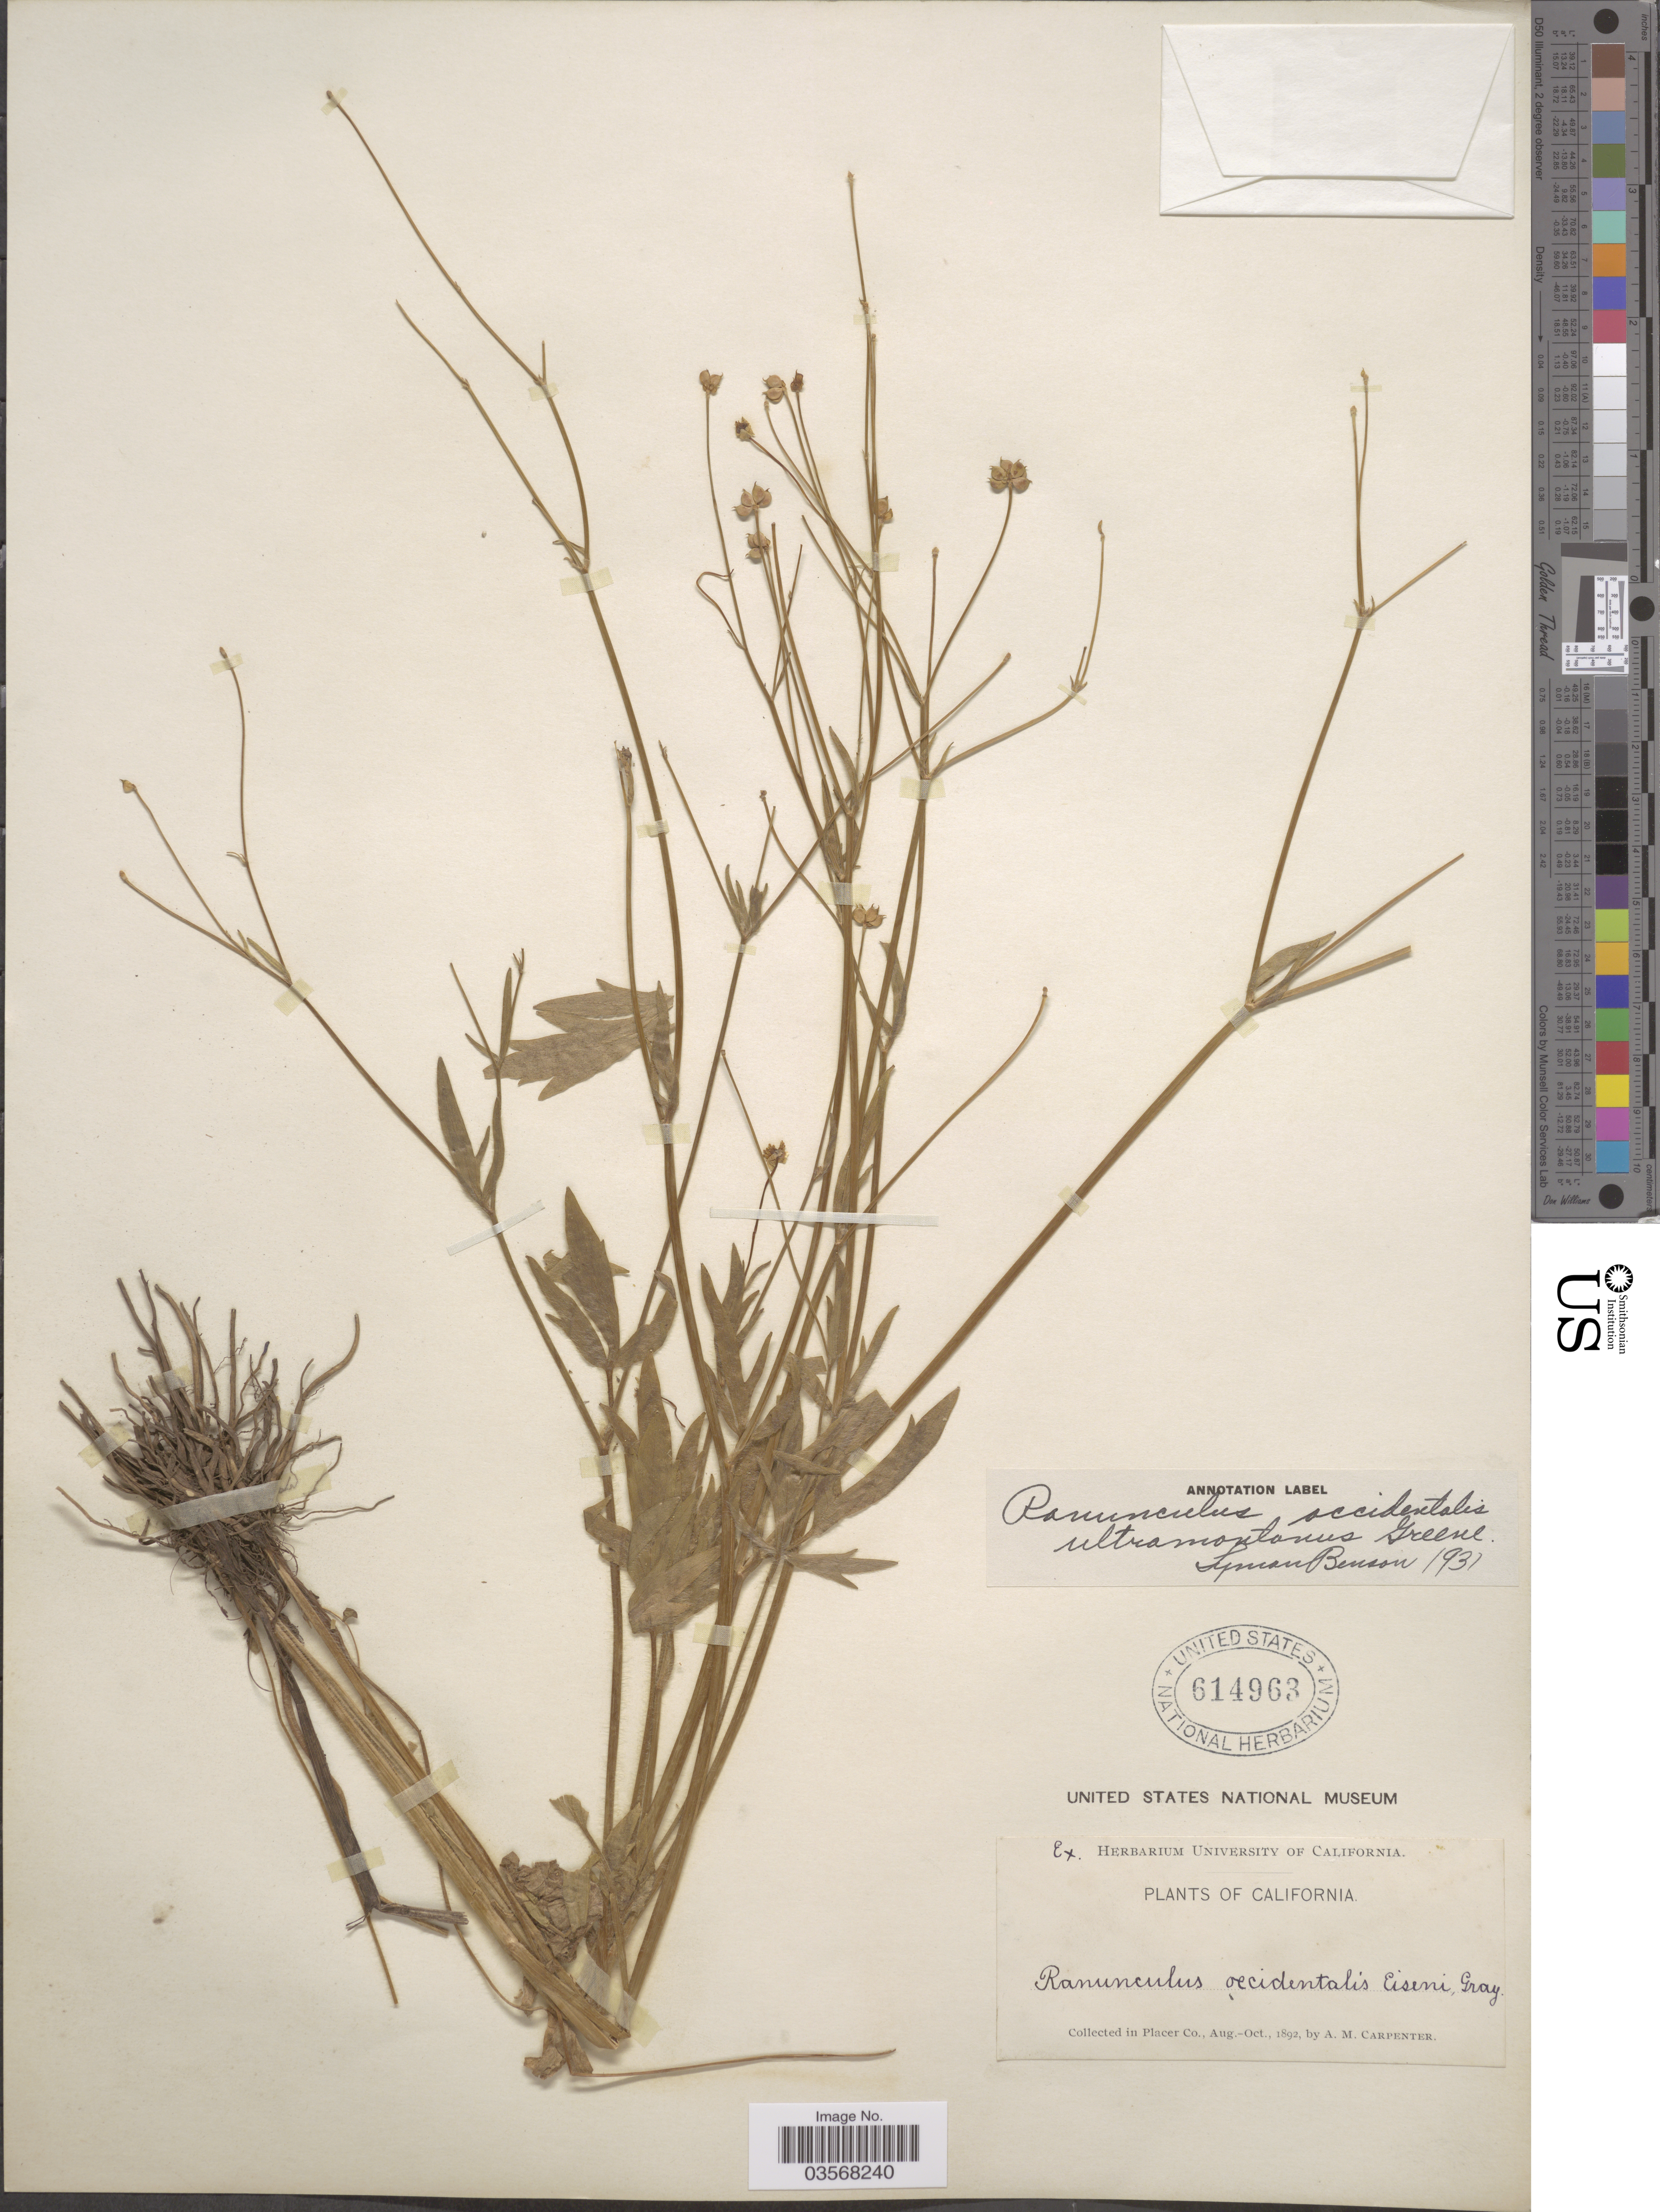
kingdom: Plantae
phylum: Tracheophyta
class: Magnoliopsida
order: Ranunculales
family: Ranunculaceae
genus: Ranunculus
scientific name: Ranunculus occidentalis var. ultramontanus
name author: Nutt.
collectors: A. Carpenter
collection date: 1892-08/1892-10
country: United States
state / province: California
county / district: Placer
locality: Placer Co.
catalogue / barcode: US 614963